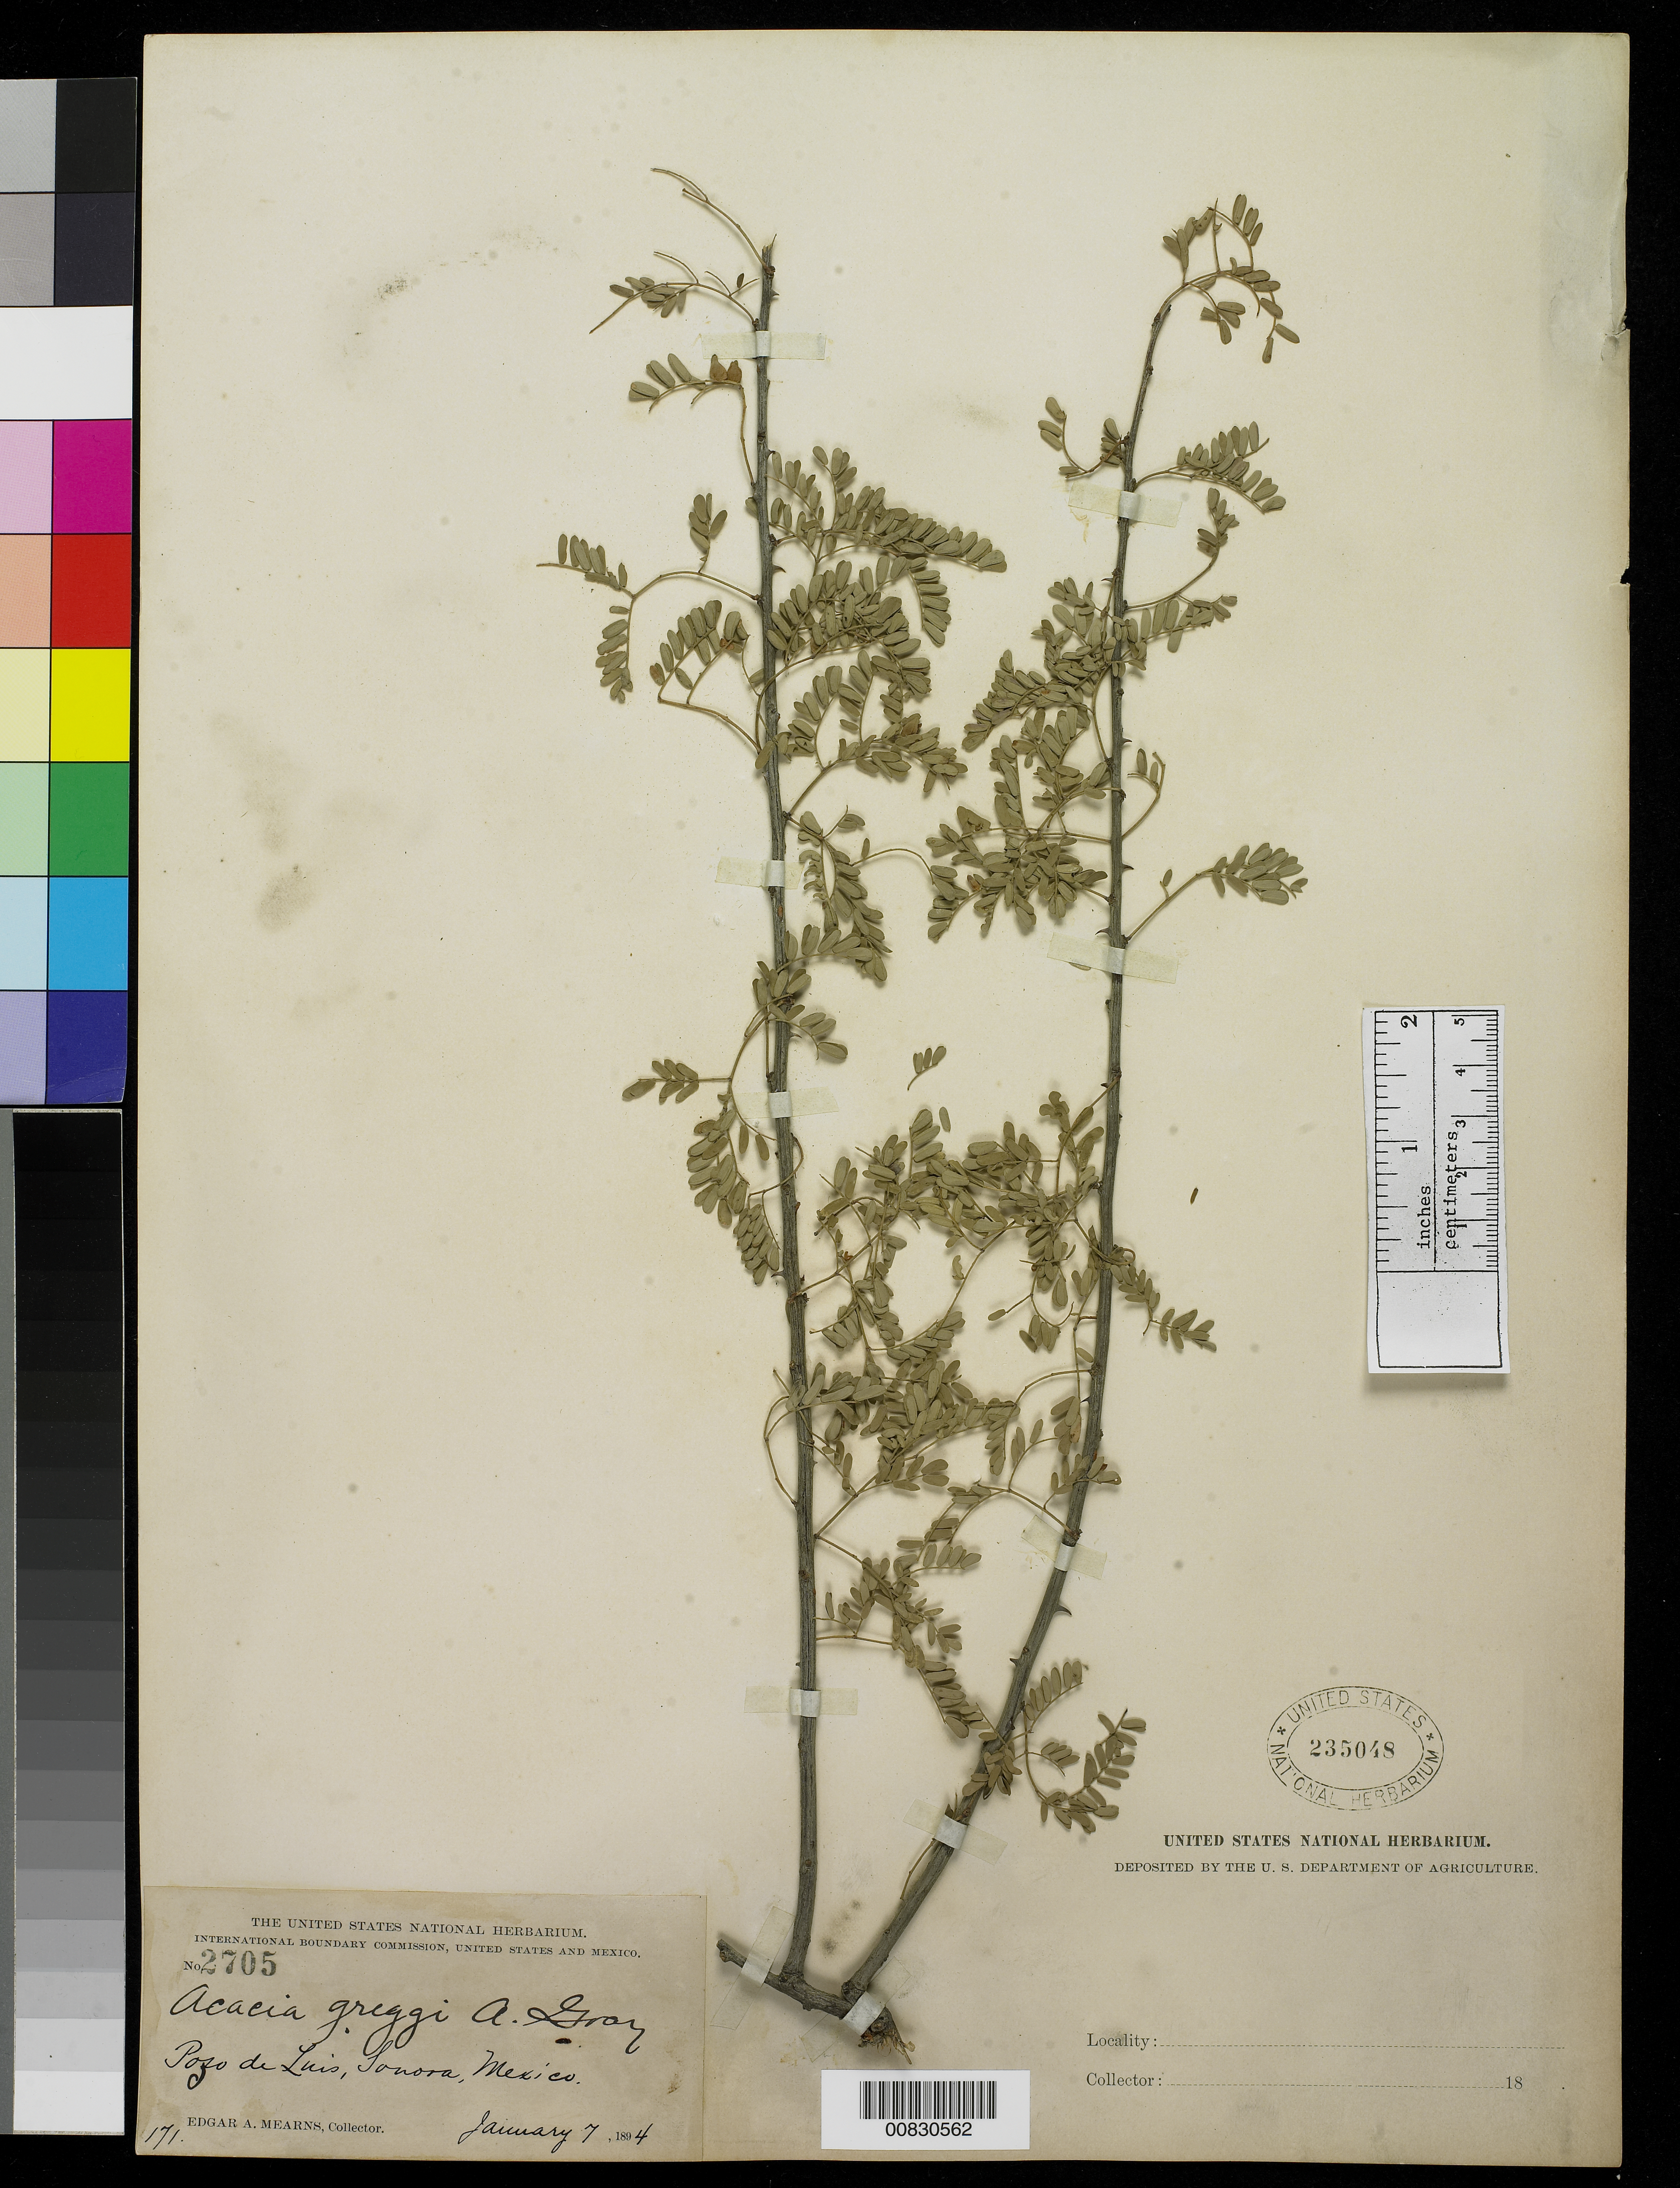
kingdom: Plantae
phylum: Tracheophyta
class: Magnoliopsida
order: Fabales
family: Fabaceae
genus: Senegalia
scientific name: Senegalia greggii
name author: (A. Gray) Britton & Rose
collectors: E. A. Mearns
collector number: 2705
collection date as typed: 07 Jan 1894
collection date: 1894-01-07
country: Mexico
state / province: Sonora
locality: Pozo de Luis, Sonora.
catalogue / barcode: US 235048